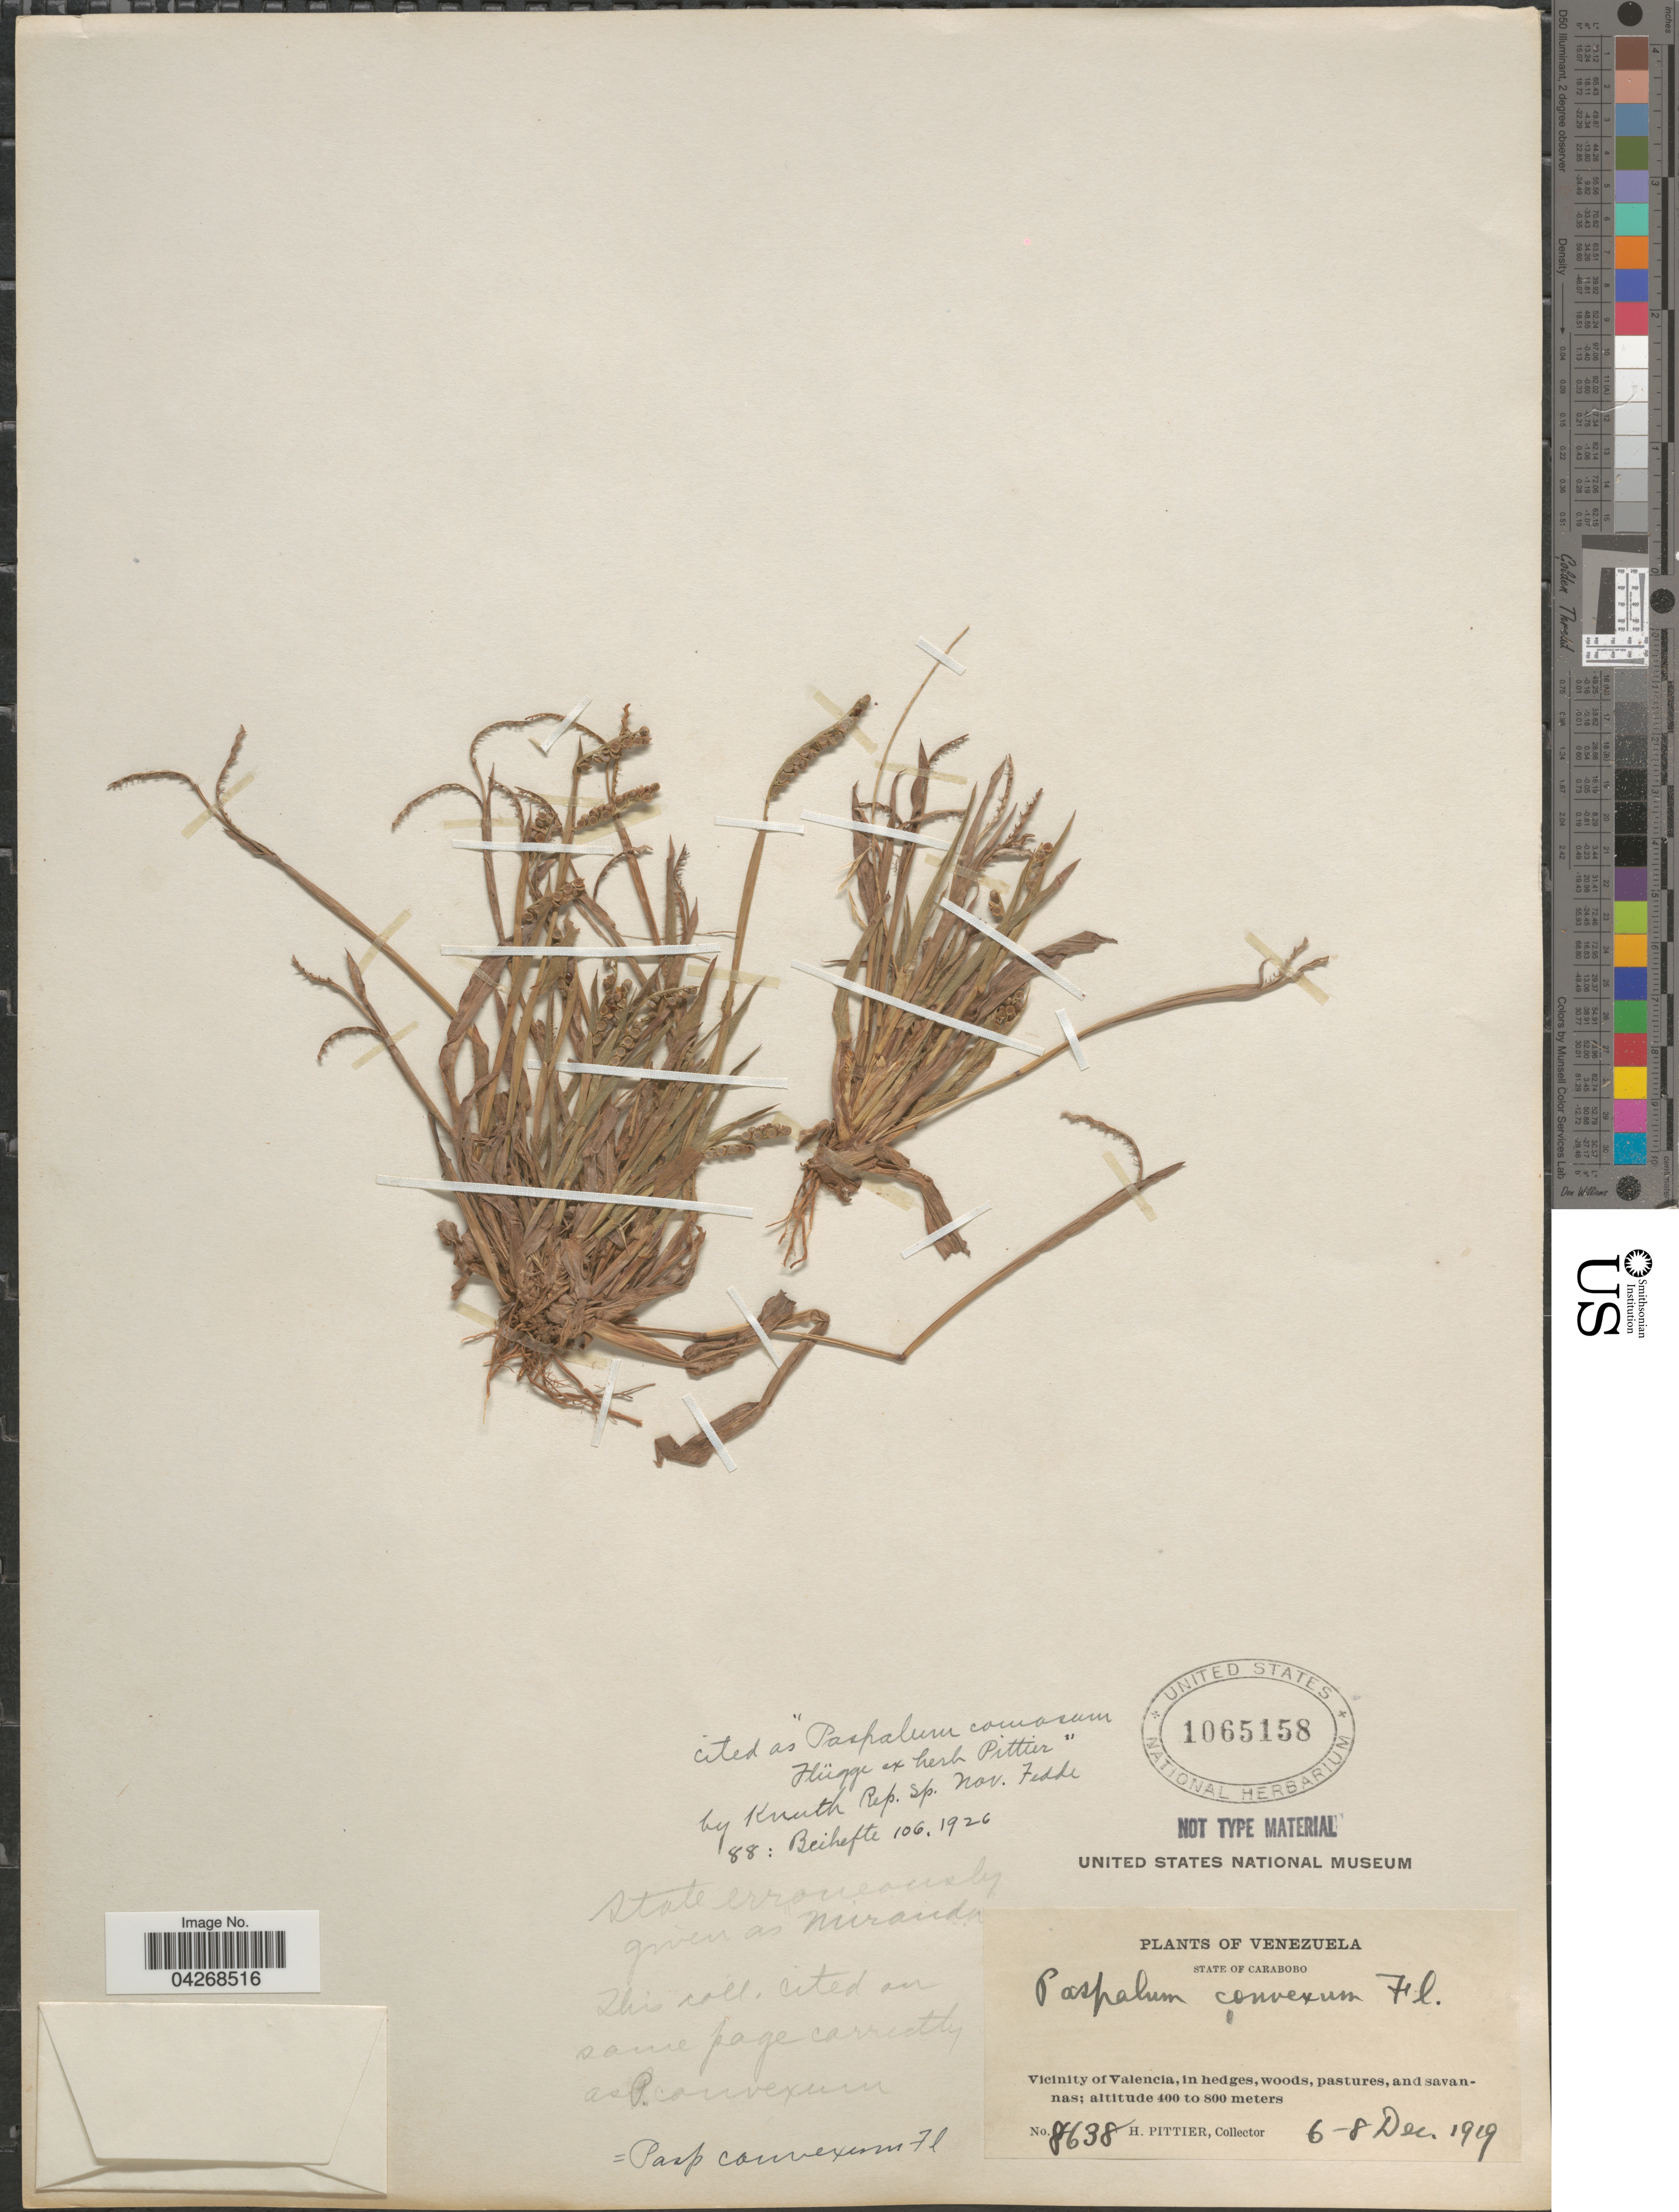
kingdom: Plantae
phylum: Tracheophyta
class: Liliopsida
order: Poales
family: Poaceae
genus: Paspalum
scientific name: Paspalum convexum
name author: Humb. & Bonpl. ex Flüggé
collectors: H. Pitier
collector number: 8638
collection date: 1929-12-06/1929-12-08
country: Venezuela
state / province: Carabobo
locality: Vicinity of Valencia, in hedges, woods, pastures, and savannas.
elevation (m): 400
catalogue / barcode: US 1065158